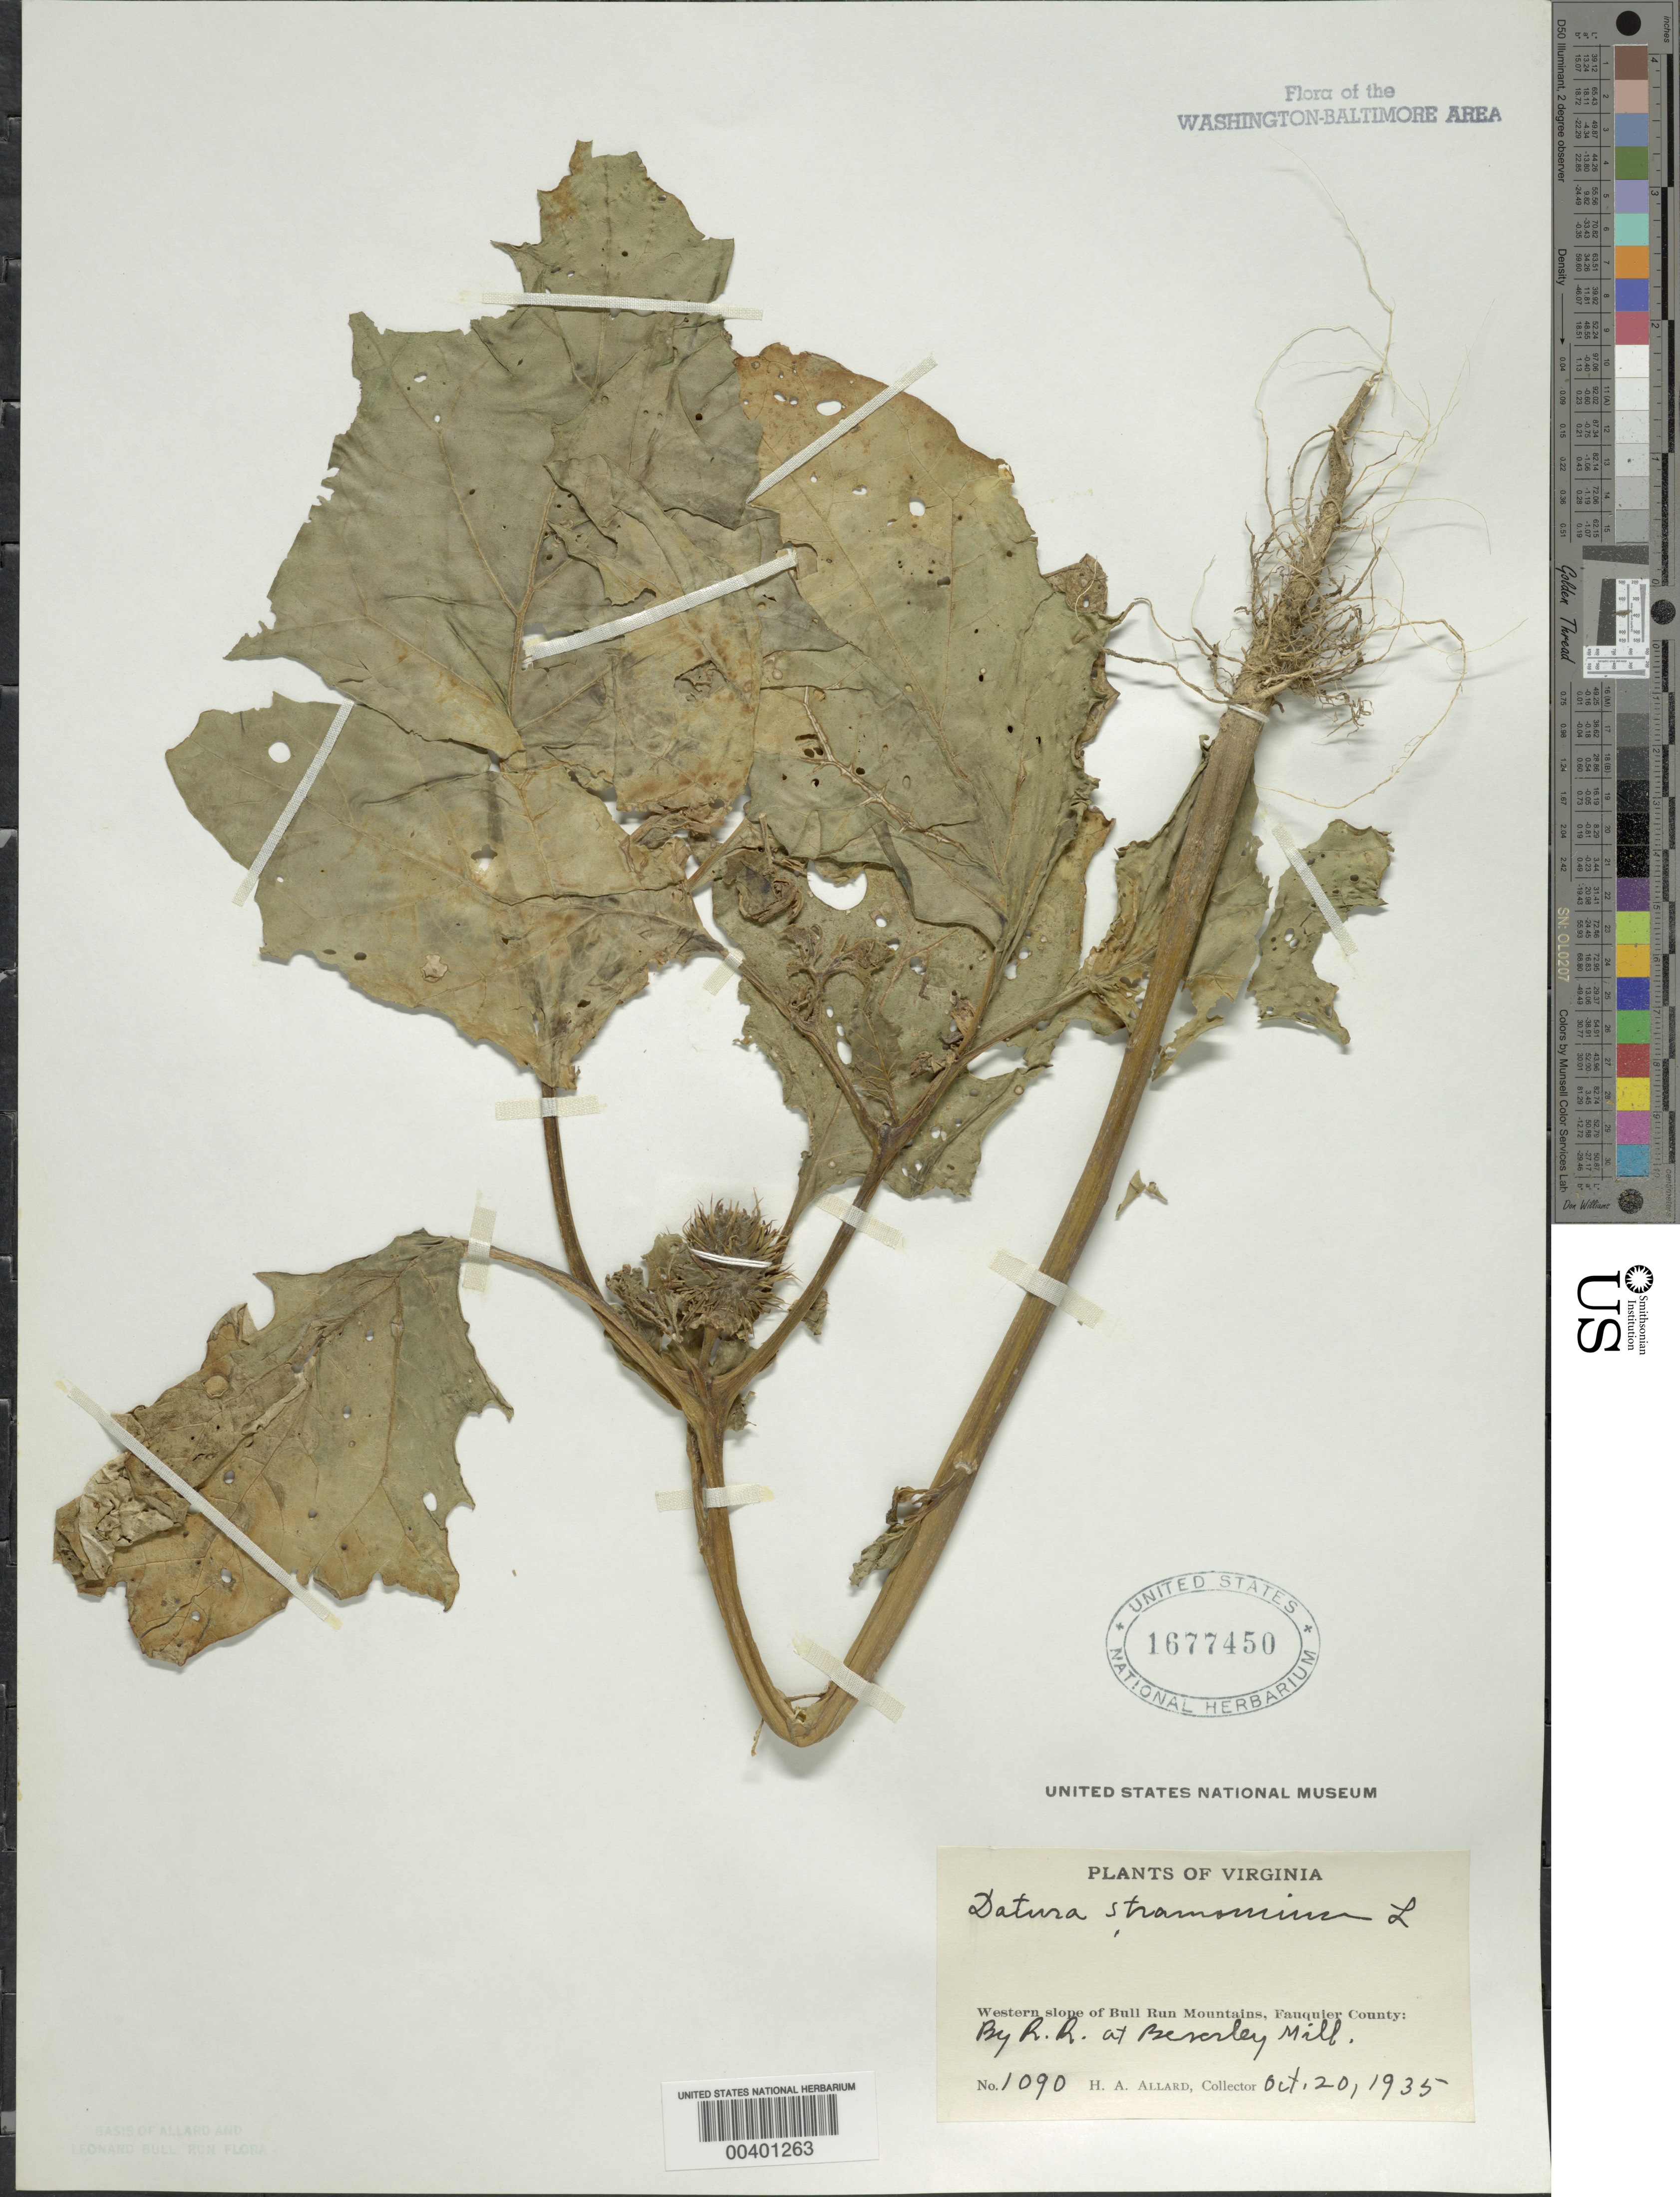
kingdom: Plantae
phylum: Tracheophyta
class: Magnoliopsida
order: Solanales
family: Solanaceae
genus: Datura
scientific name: Datura stramonium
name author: L.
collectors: H. A. Allard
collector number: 1090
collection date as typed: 20 Oct 1935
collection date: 1935-10-20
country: United States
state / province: Virginia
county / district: Fauquier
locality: Railroad at Beverley Mill, western slope of Bull Run Mountains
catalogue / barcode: US 1677450